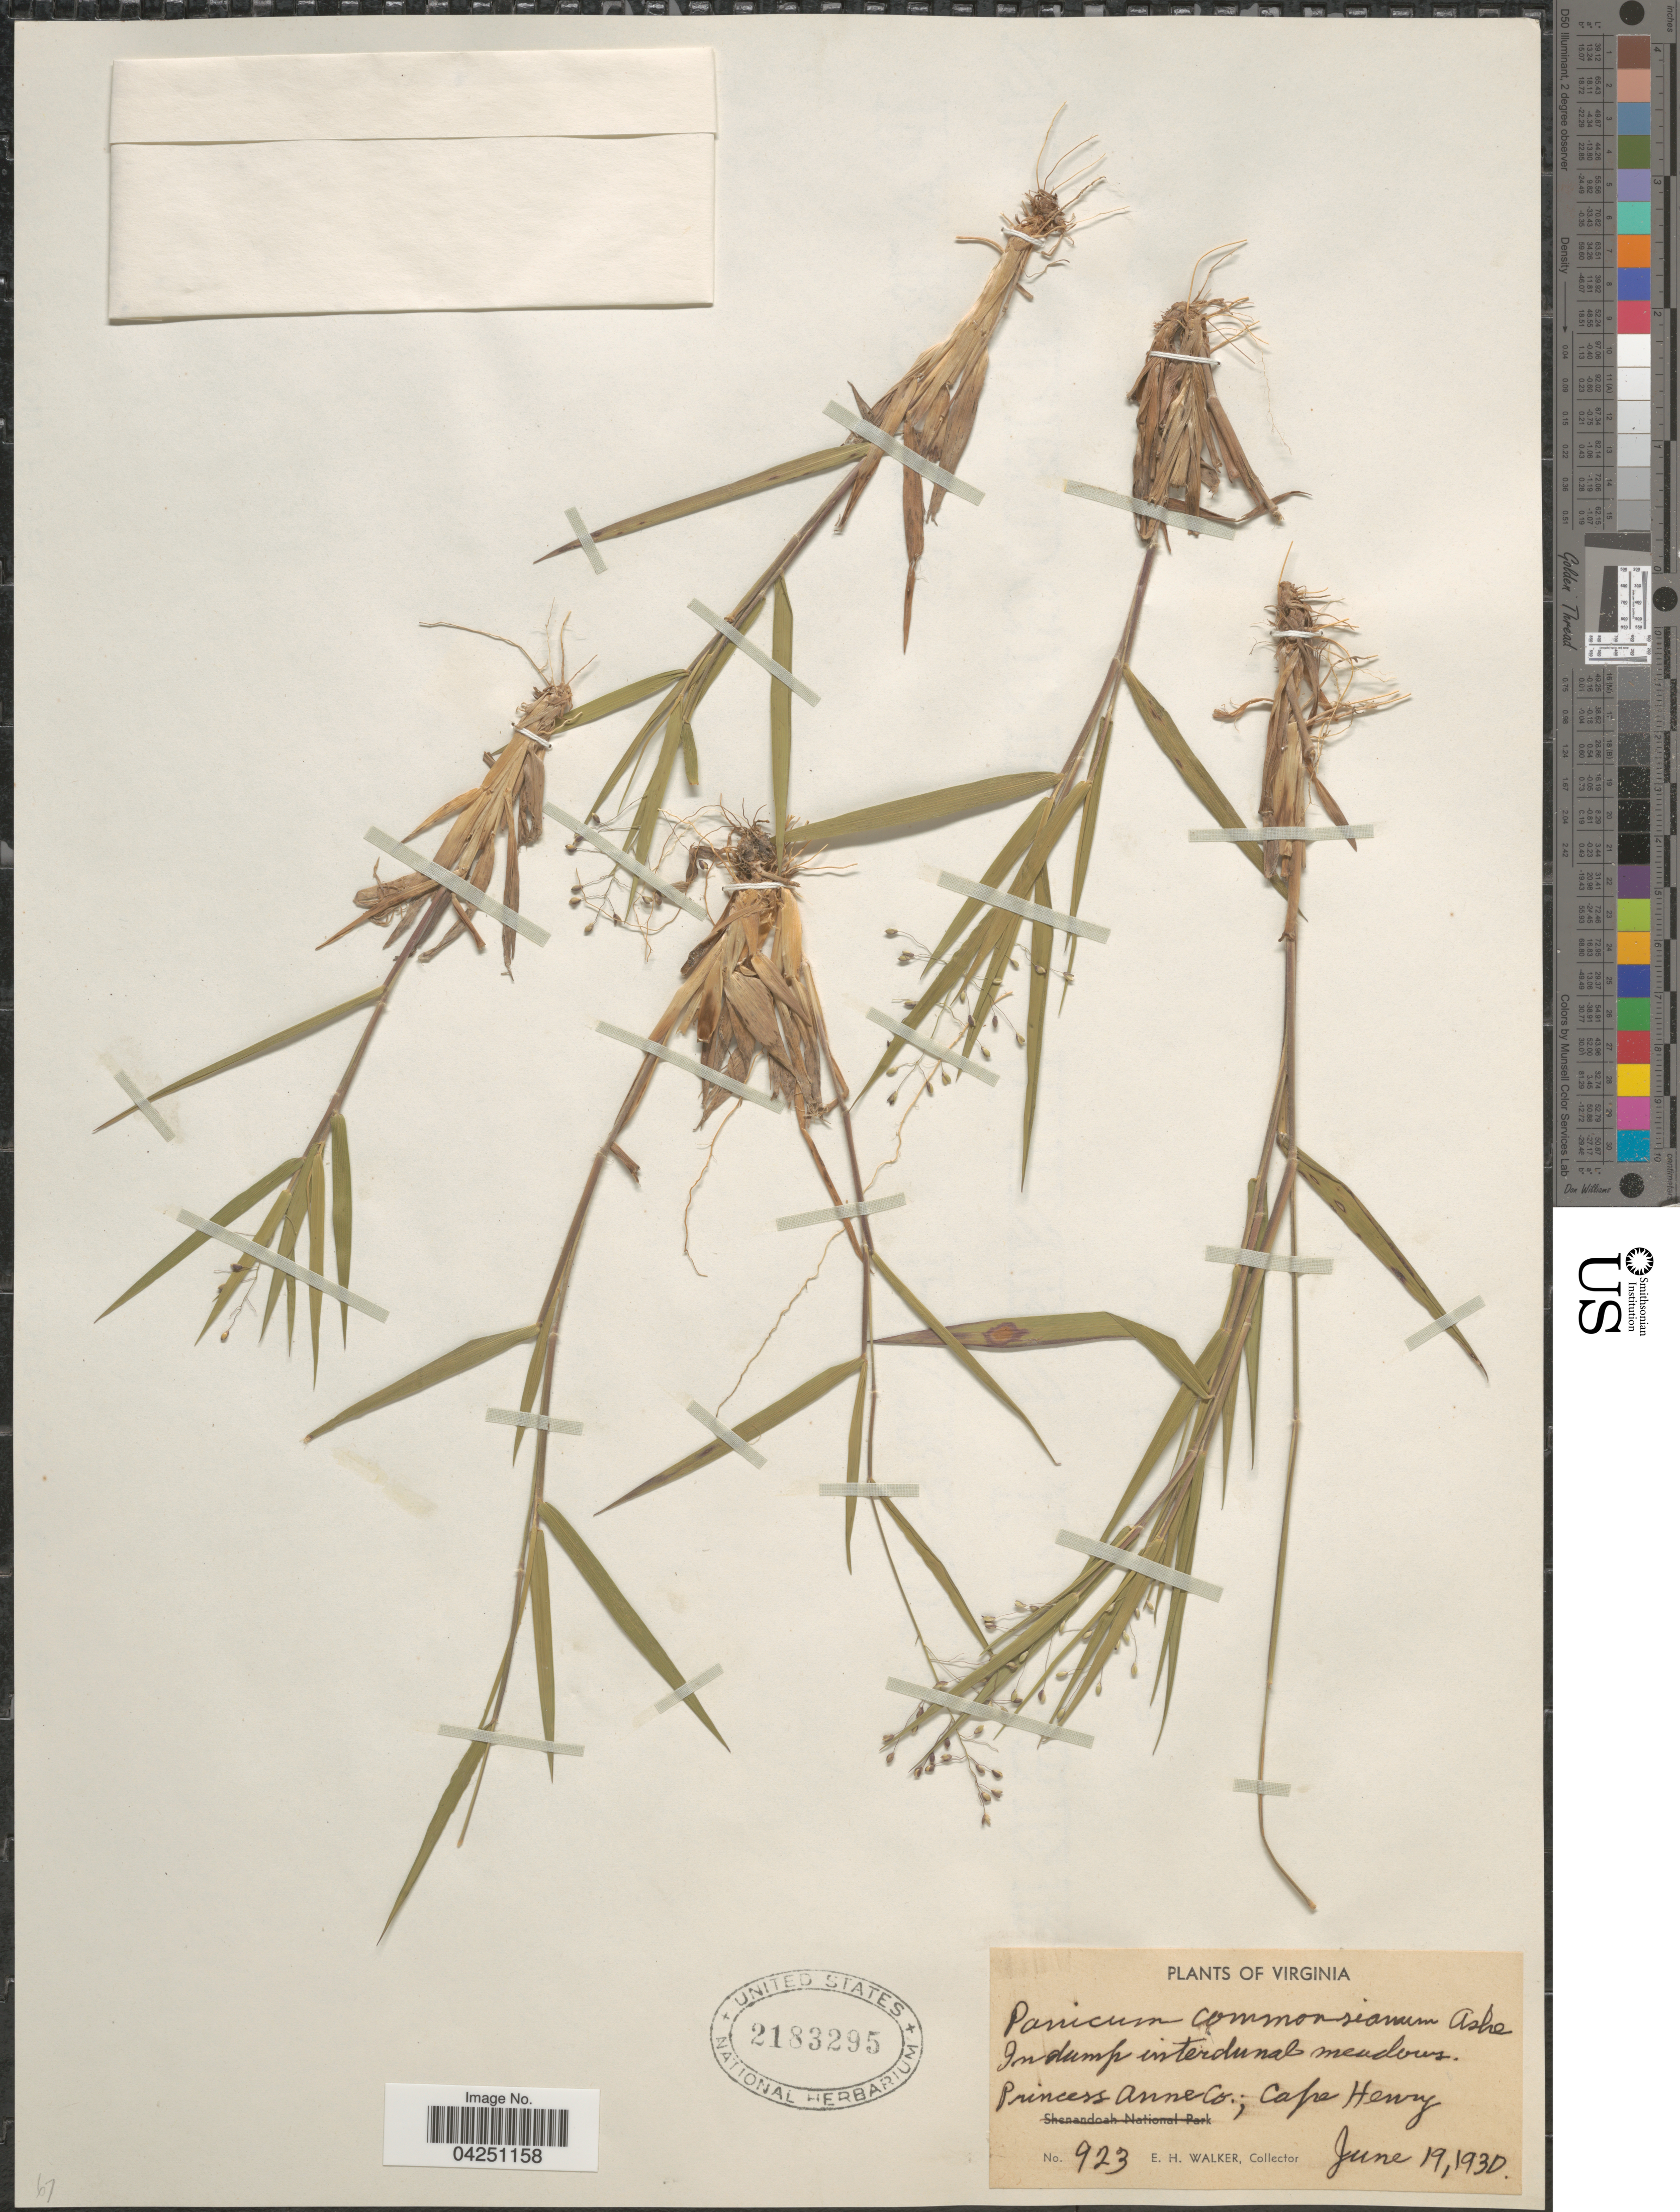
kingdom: Plantae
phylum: Tracheophyta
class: Liliopsida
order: Poales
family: Poaceae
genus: Dichanthelium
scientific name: Dichanthelium acuminatum var. acuminatum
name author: (Sw.) Gould & C.A. Clark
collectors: E. H. Walker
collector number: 923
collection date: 1930-06-19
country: United States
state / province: Virginia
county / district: City of Virginia Beach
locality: Princess Anne (=historic county name)Co.; Cape Henry.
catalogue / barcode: US 2183295